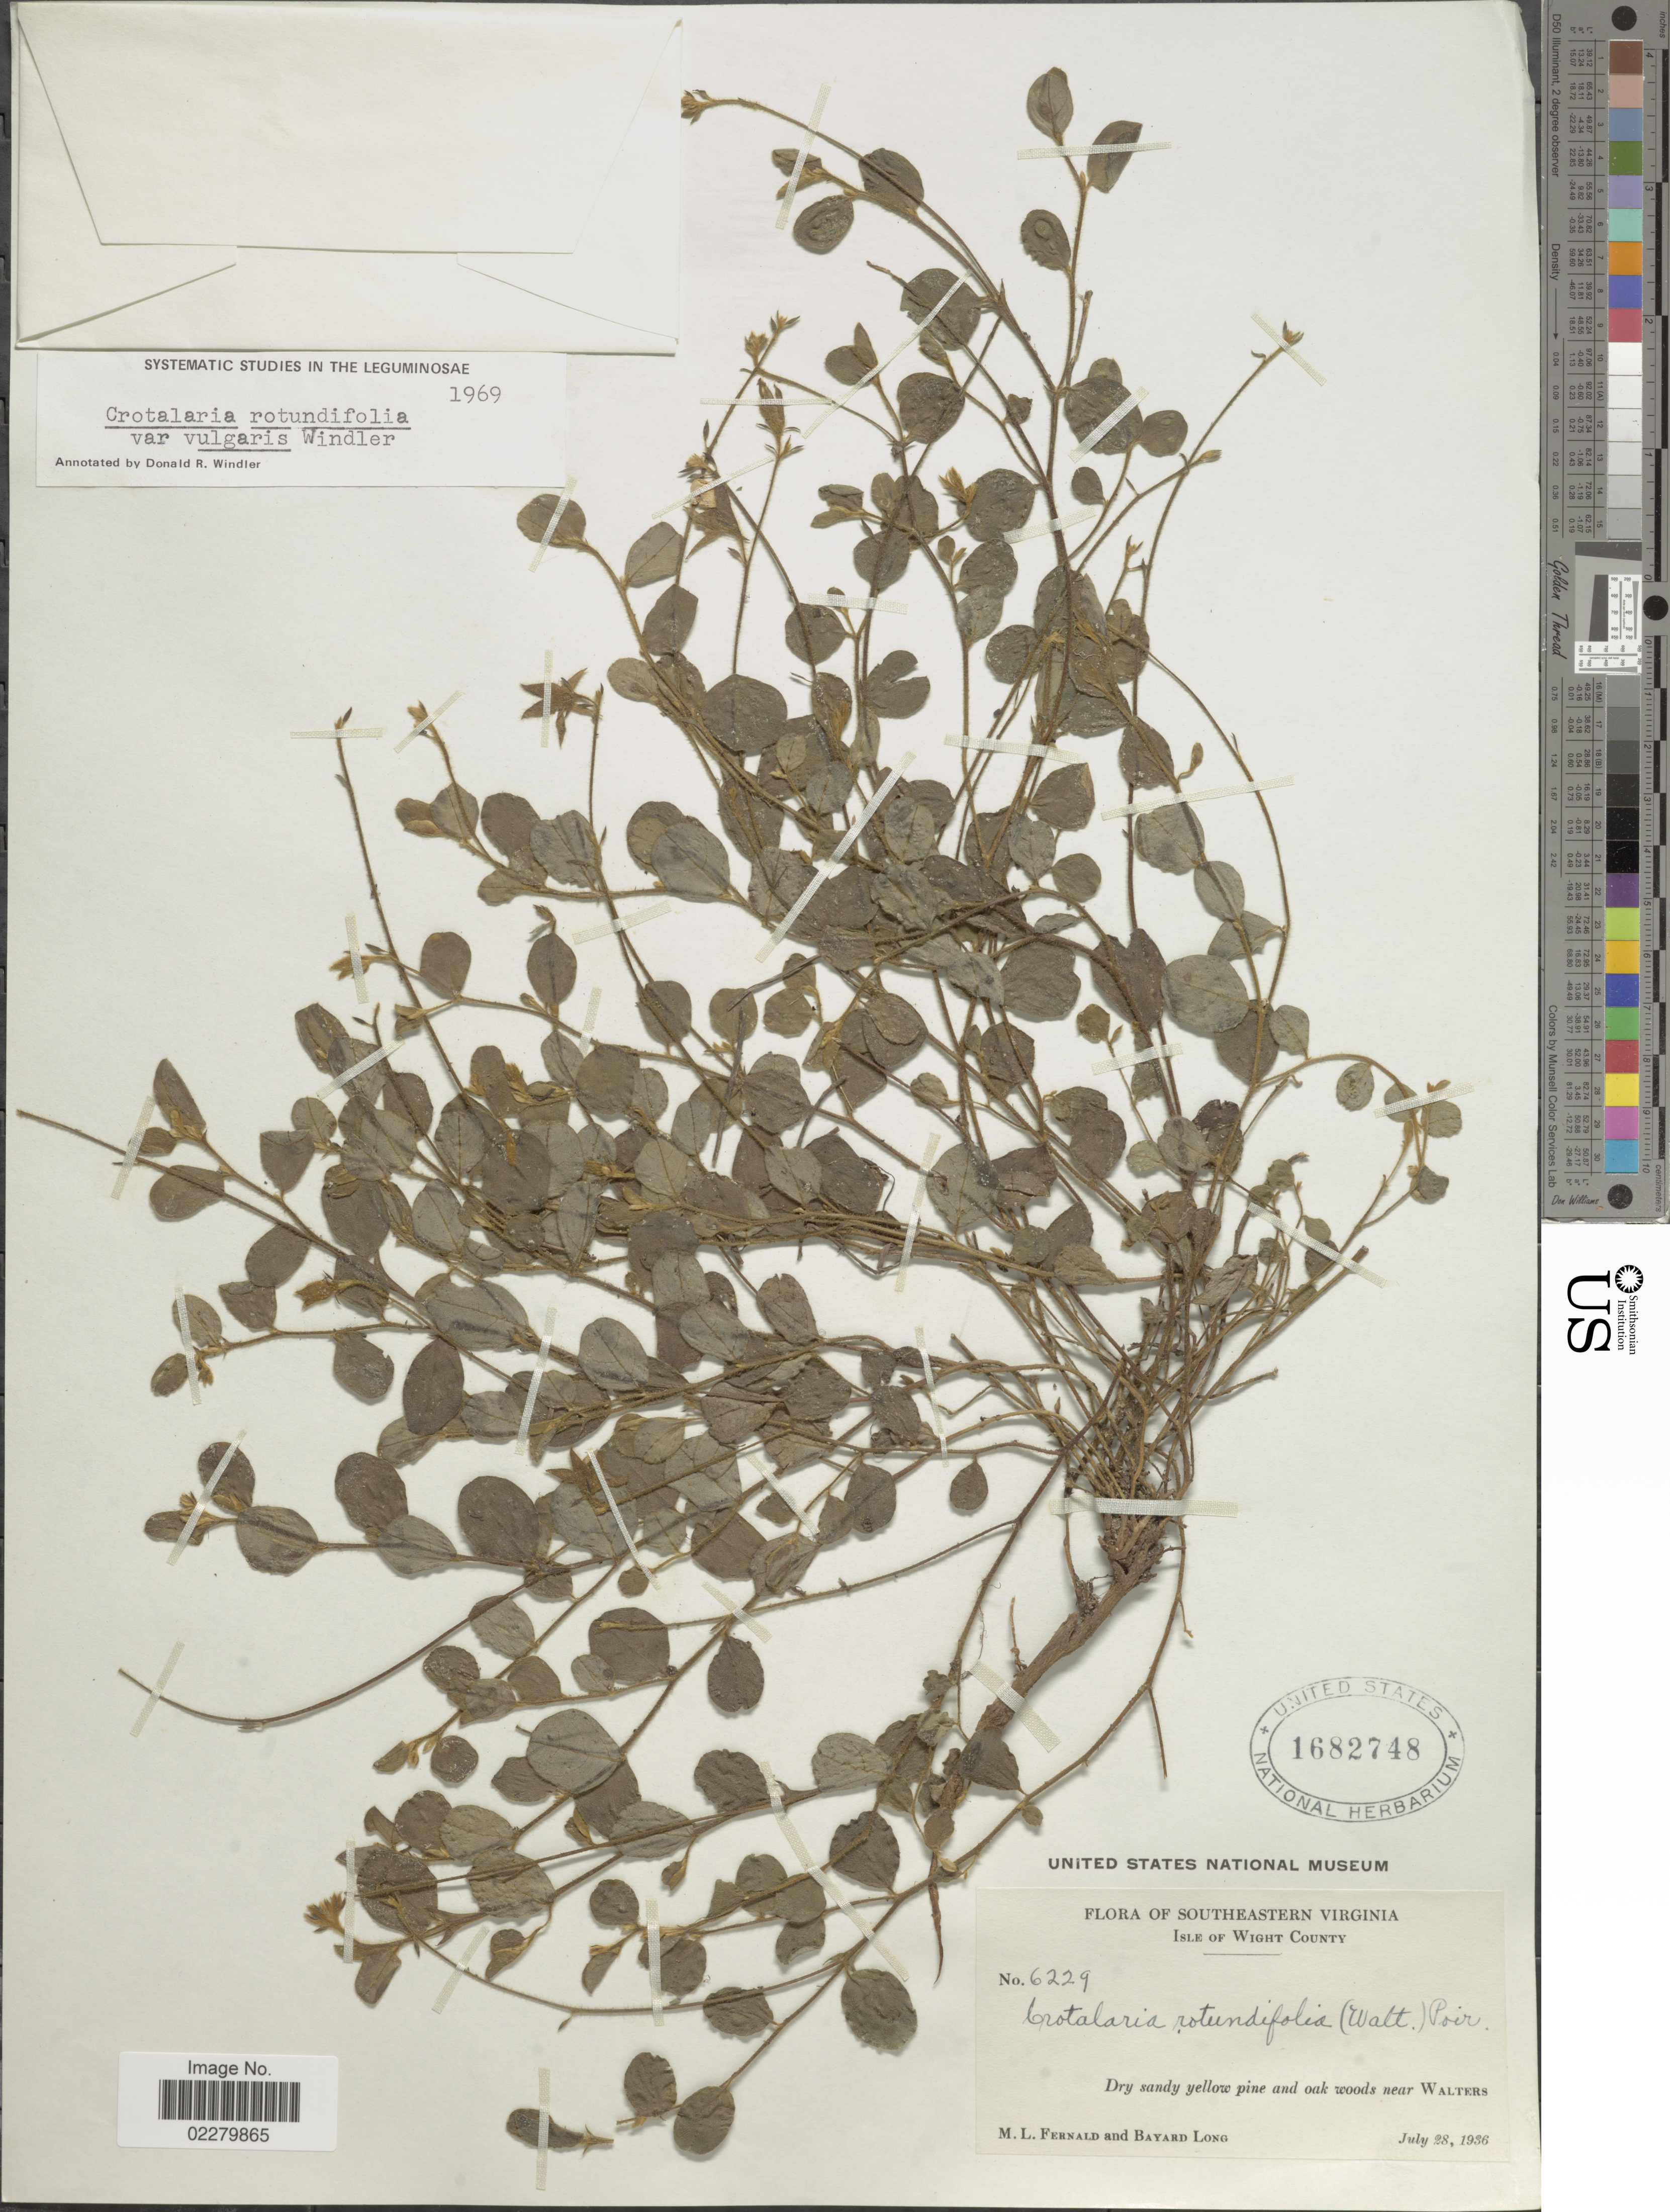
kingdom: Plantae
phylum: Tracheophyta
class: Magnoliopsida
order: Fabales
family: Fabaceae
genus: Crotalaria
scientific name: Crotalaria rotundifolia var. vulgaris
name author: Windler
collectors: M. L. Fernald & B. Long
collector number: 6229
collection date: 1936-07-28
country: United States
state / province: Virginia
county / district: Isle of Wight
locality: Southeastern Virginia. Isle of Wight County. Dry sandy yellow pine and oak woods near Walters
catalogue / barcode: US 1682748